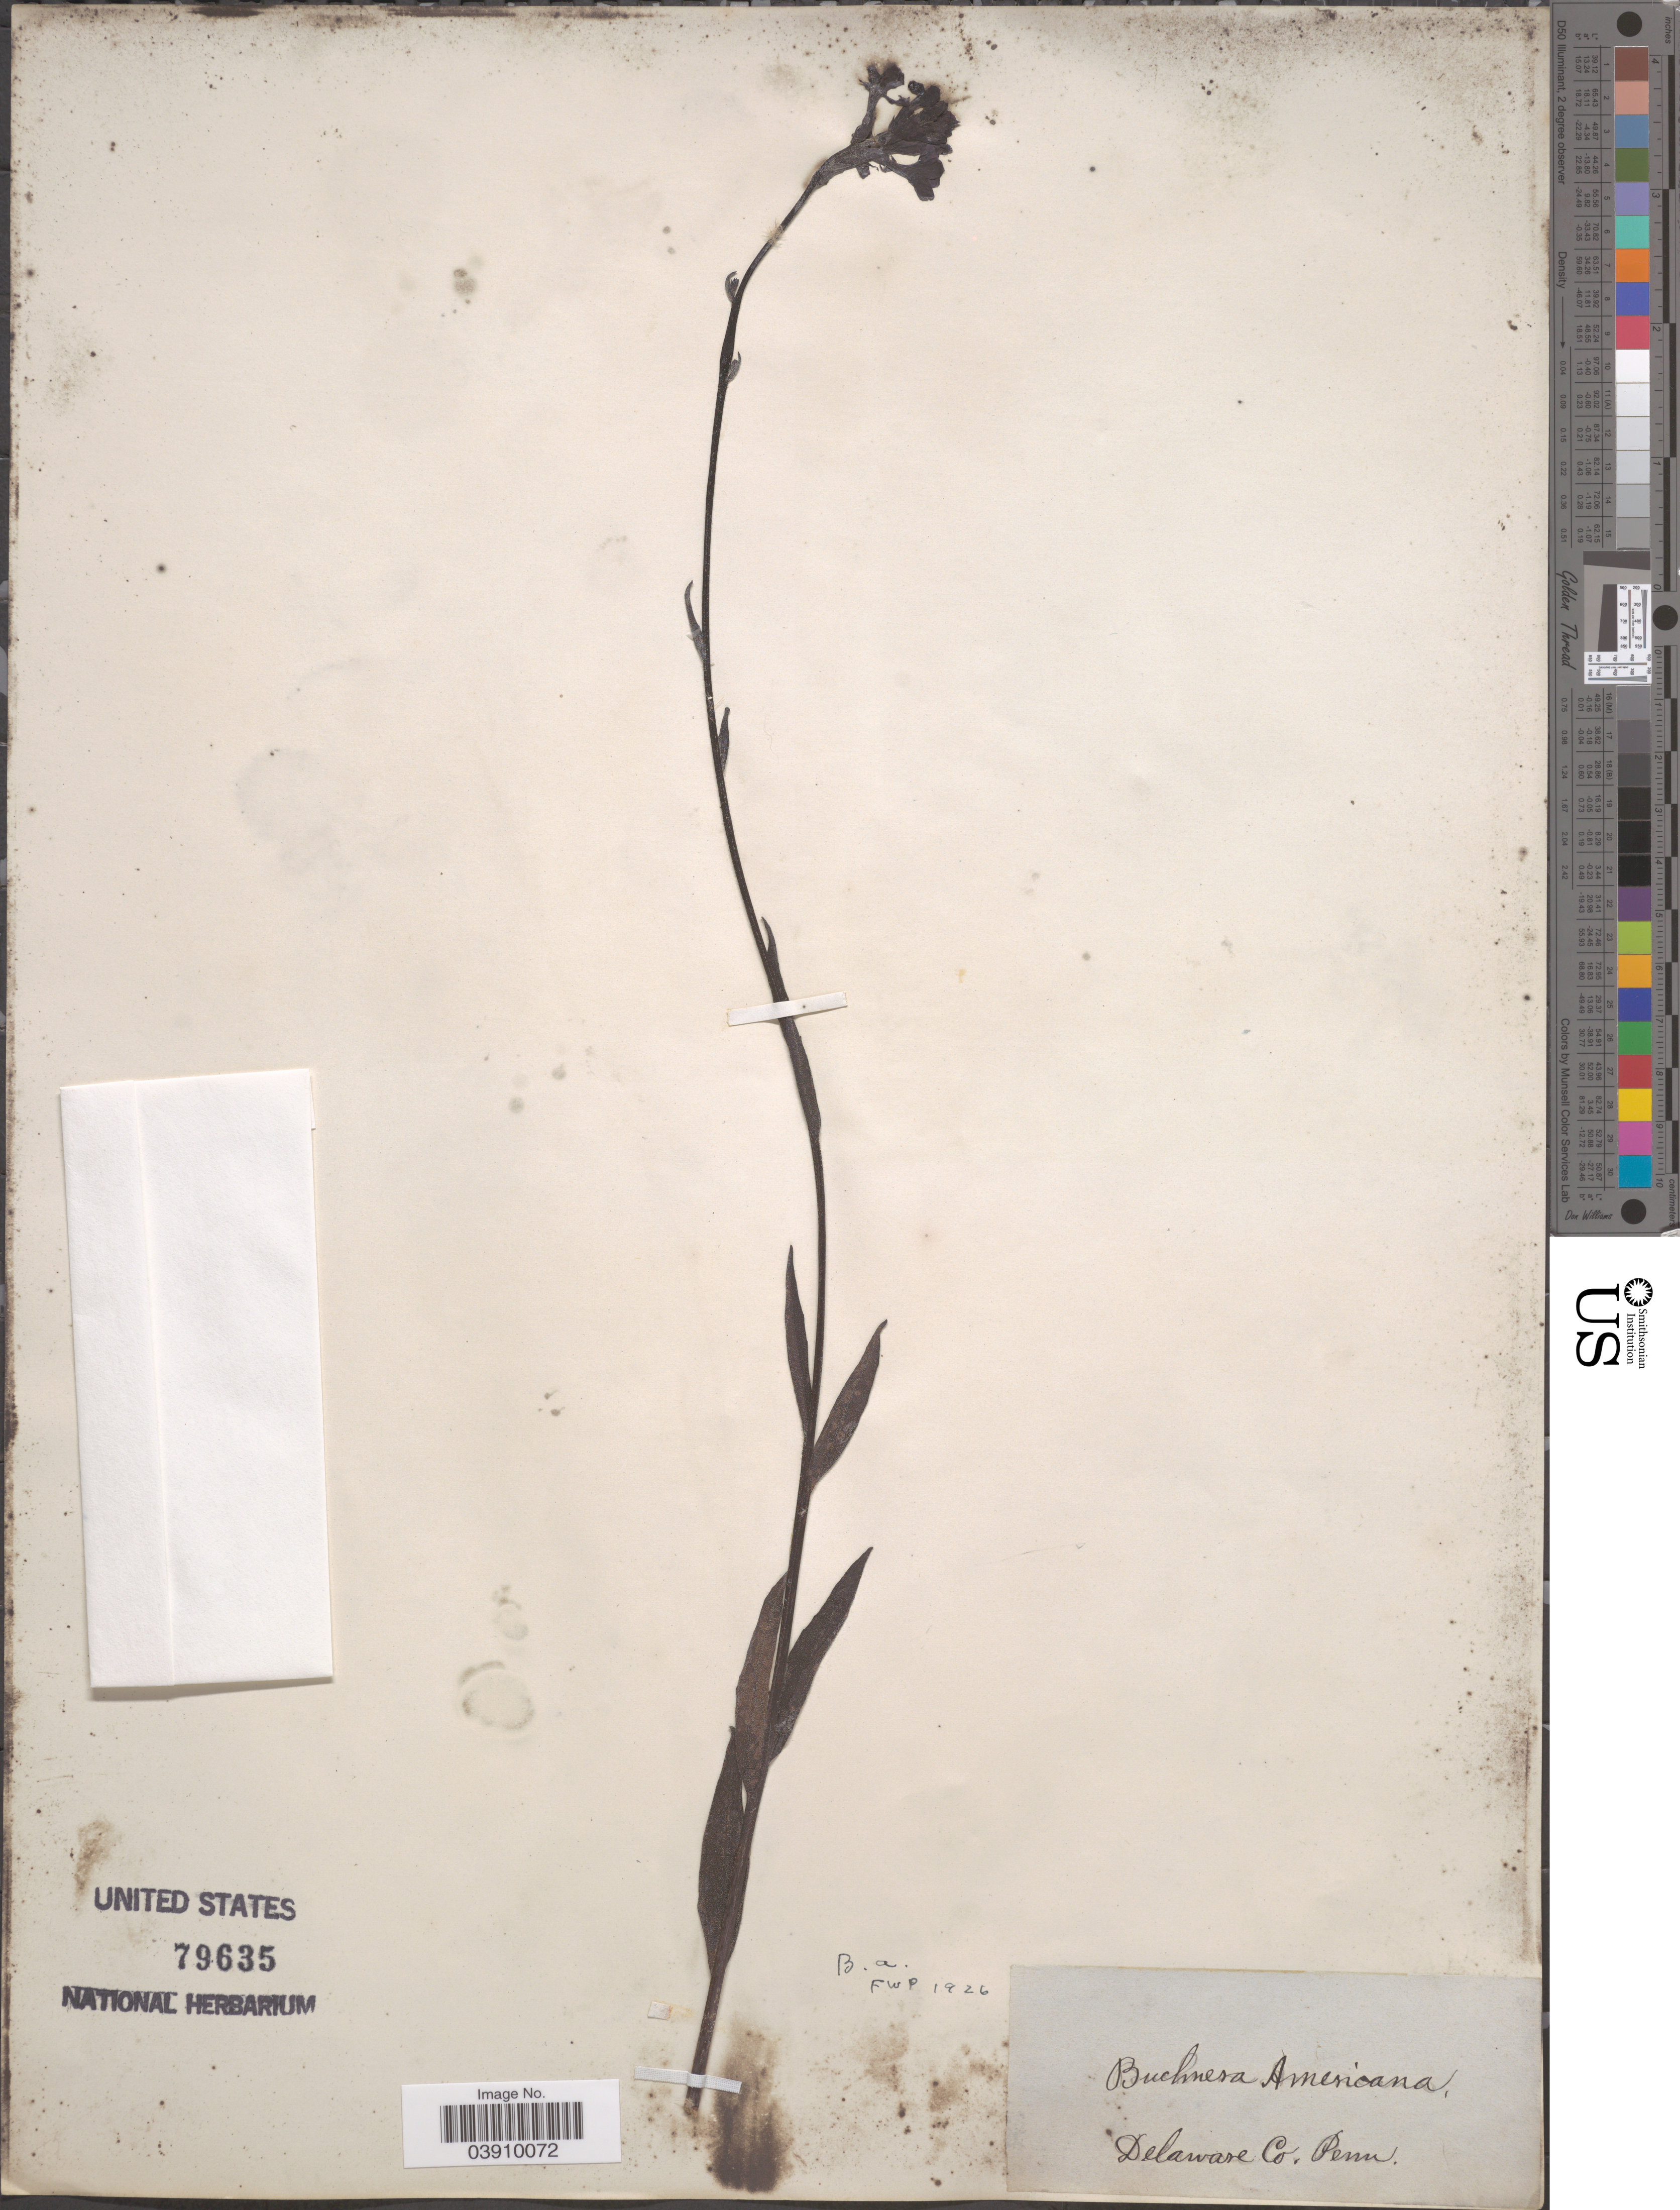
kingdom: Plantae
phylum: Tracheophyta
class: Magnoliopsida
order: Lamiales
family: Orobanchaceae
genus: Buchnera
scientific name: Buchnera americana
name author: L.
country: United States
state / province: Pennsylvania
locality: Delaware Co.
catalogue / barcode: US 79635